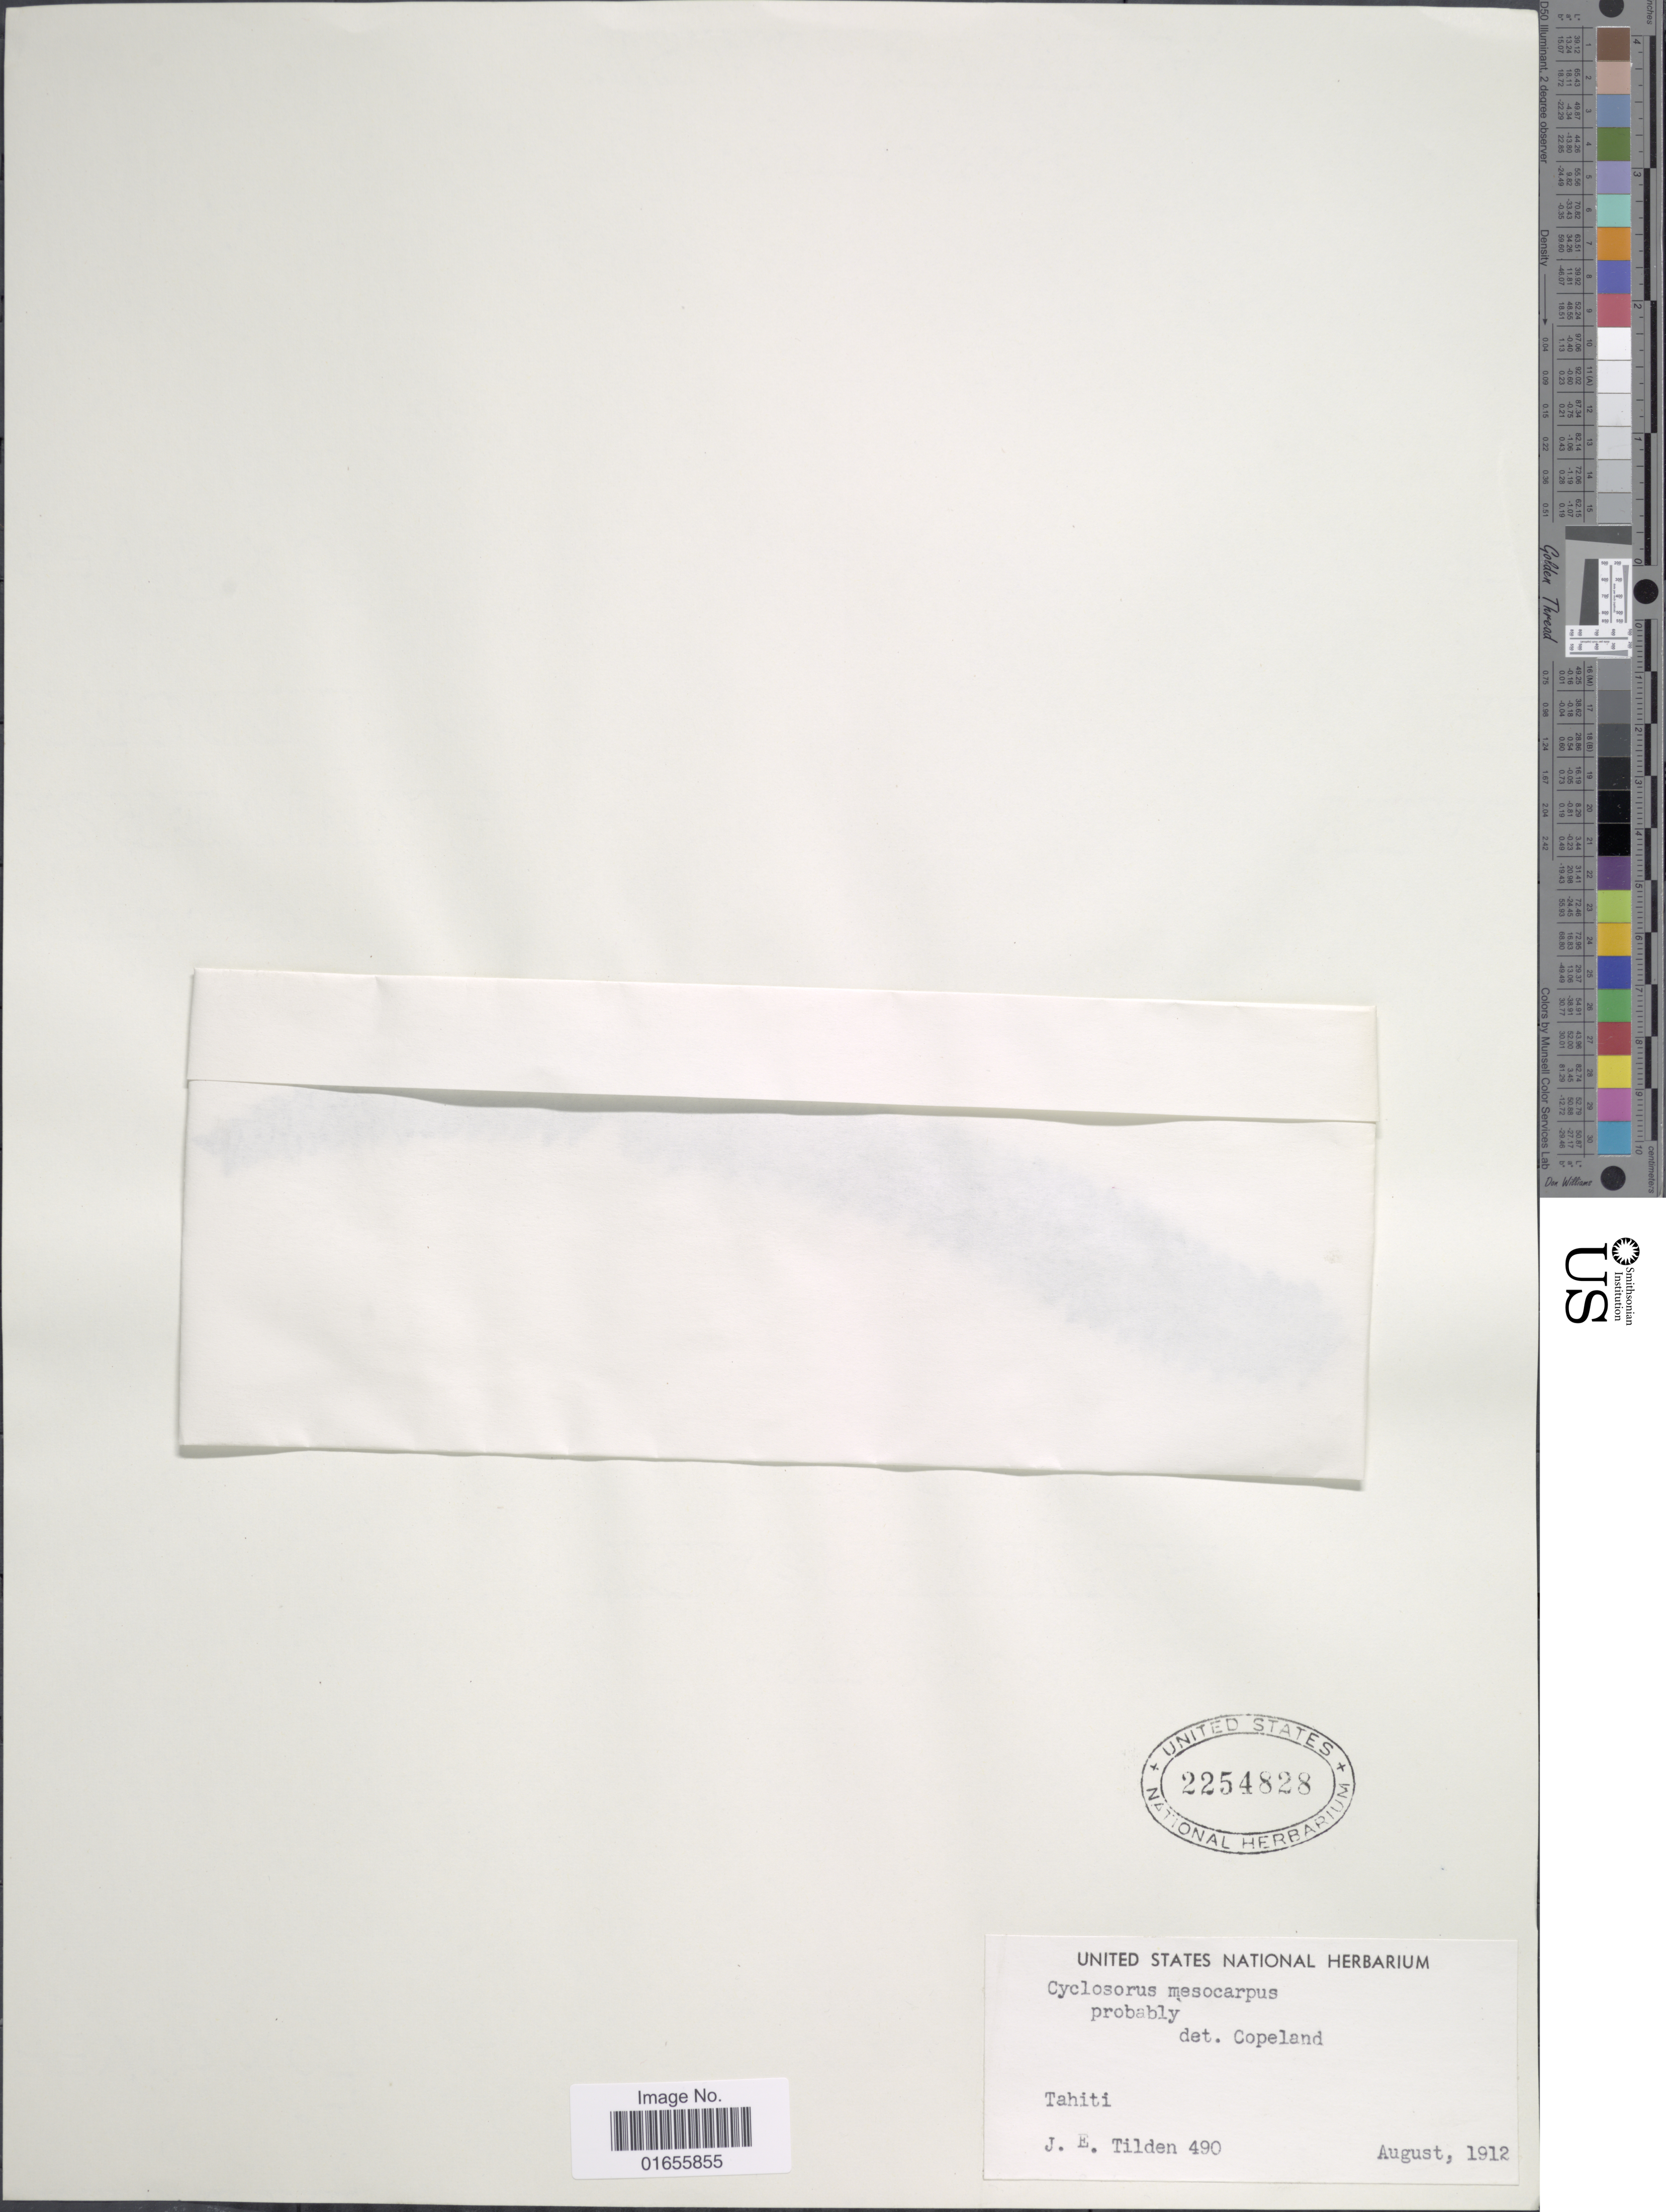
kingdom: Plantae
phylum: Tracheophyta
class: Polypodiopsida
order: Polypodiales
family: Thelypteridaceae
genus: Pneumatopteris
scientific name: Pneumatopteris mesocarpa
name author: (Copel.) Holttum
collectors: J. E. Tilden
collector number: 490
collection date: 1912-08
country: French Polynesia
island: Tahiti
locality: Tahiti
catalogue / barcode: US 2254828